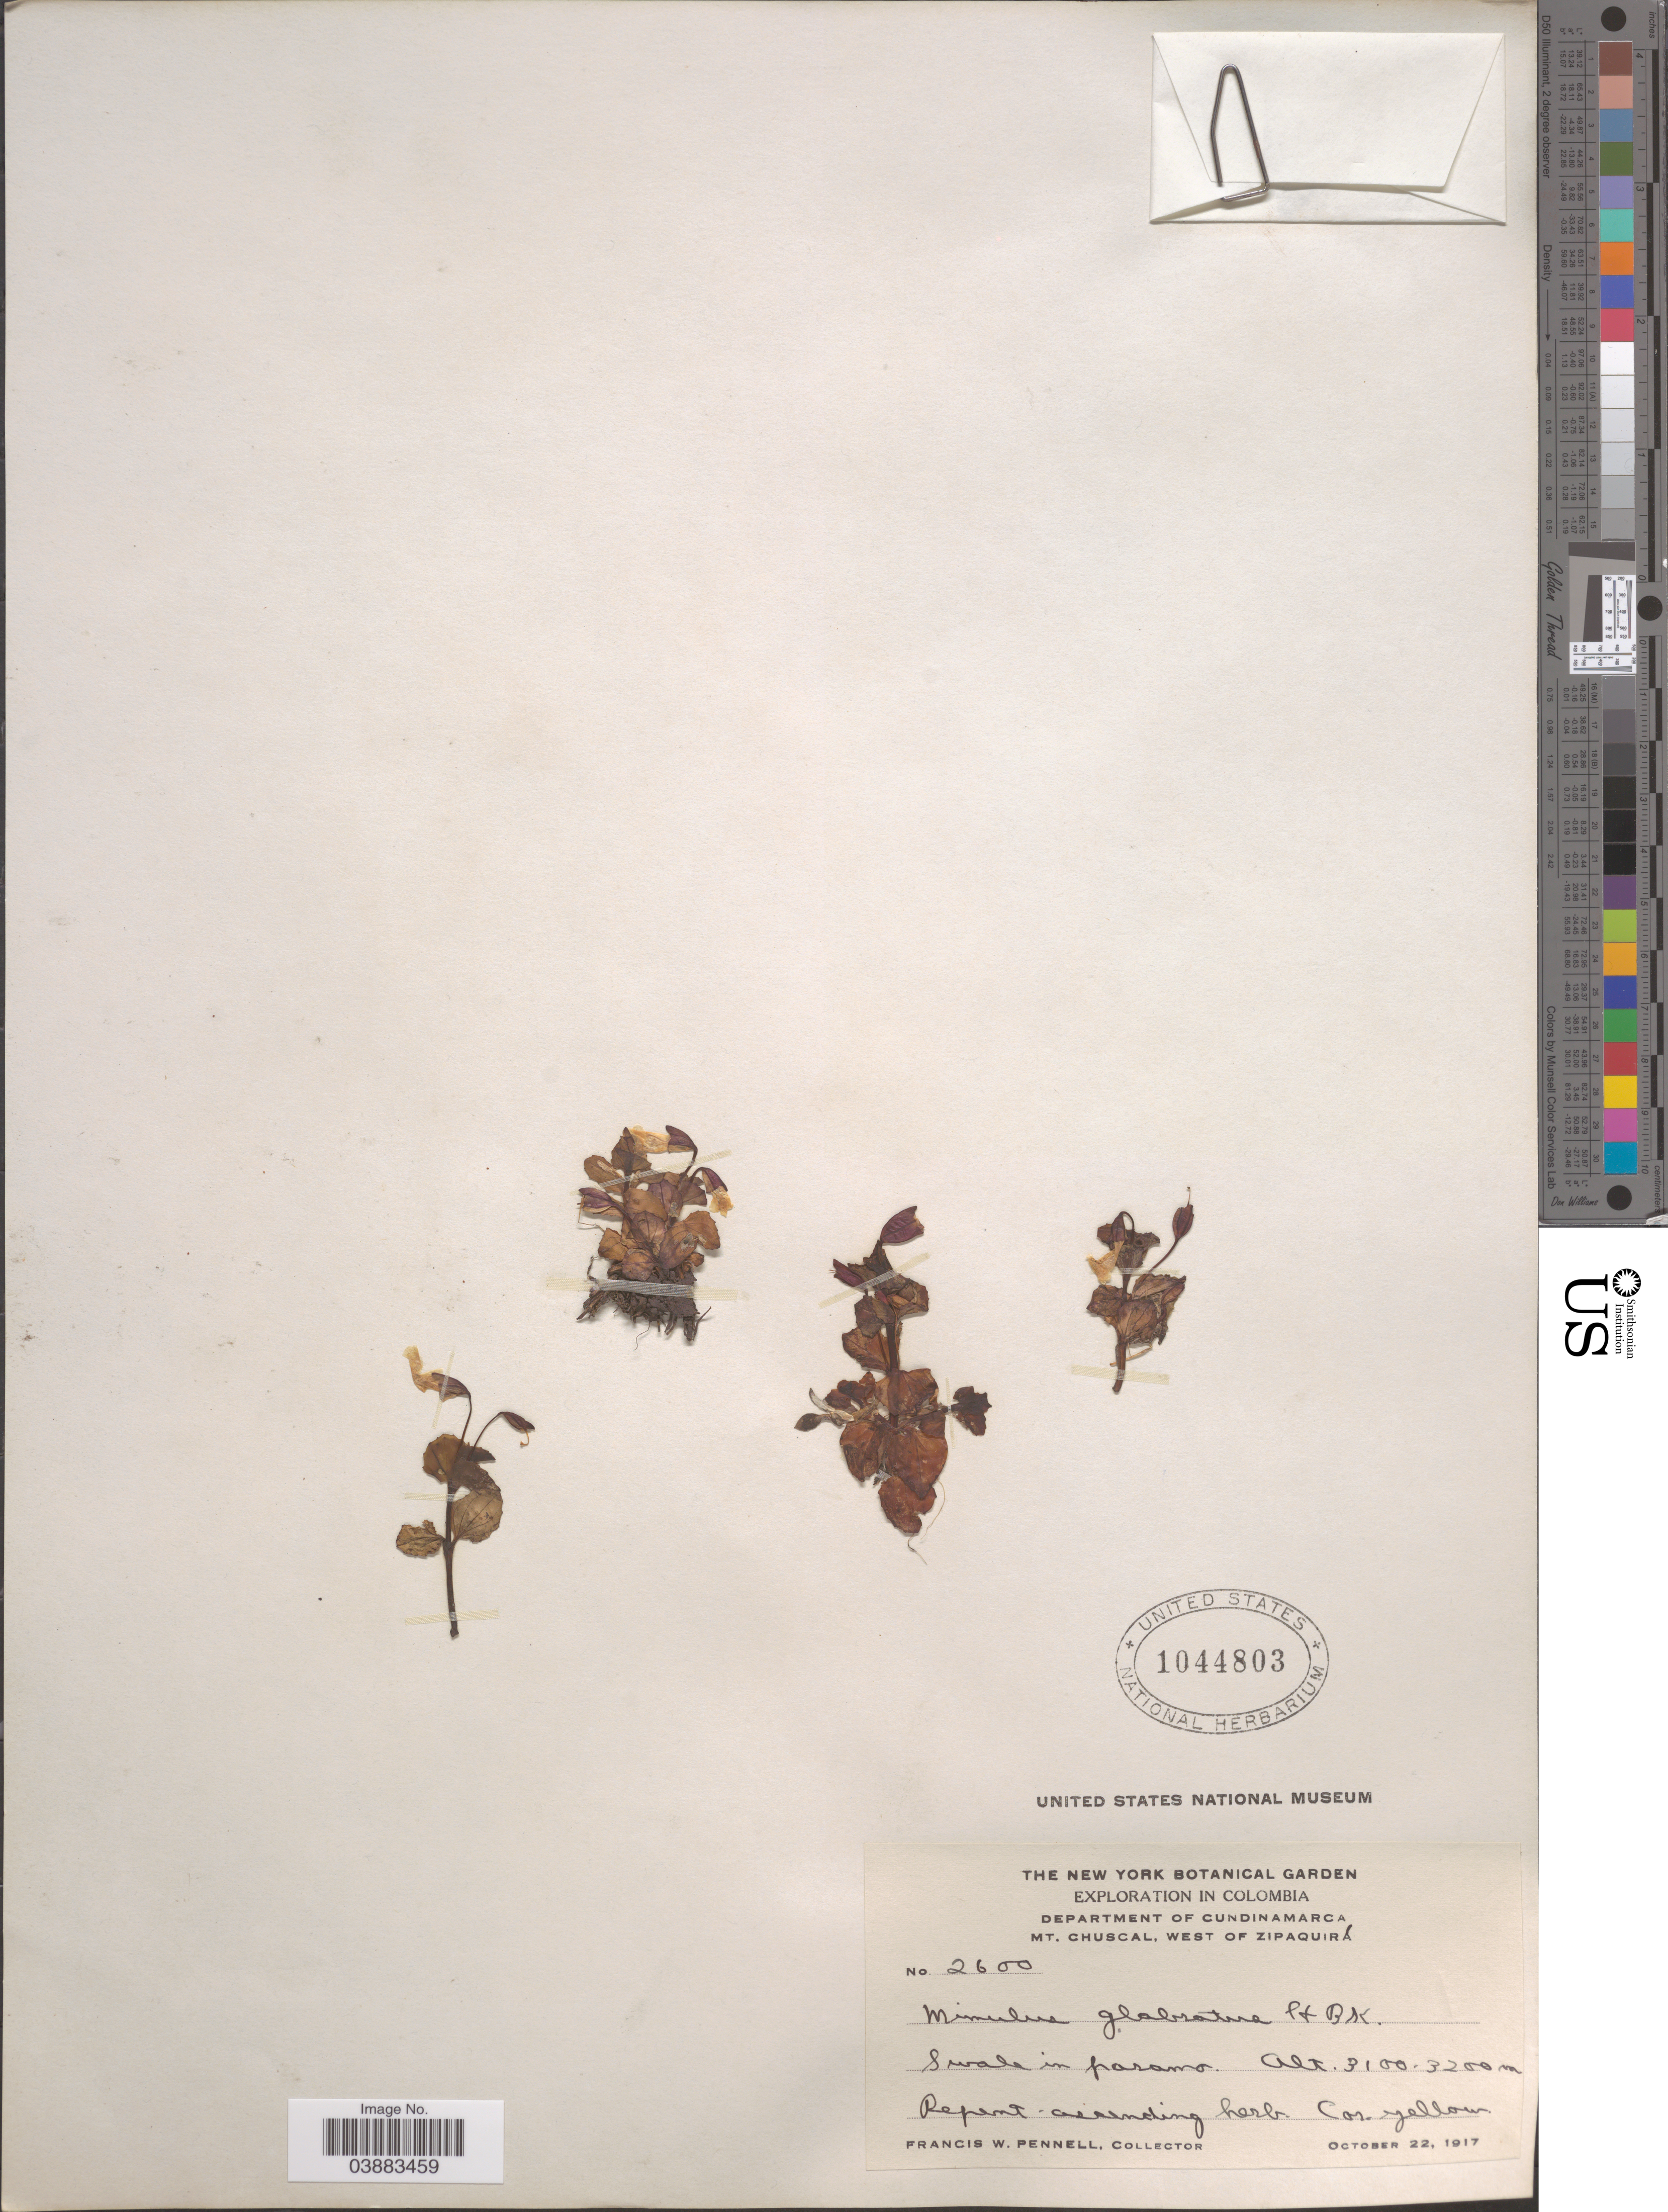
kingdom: Plantae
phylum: Tracheophyta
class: Magnoliopsida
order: Lamiales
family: Phrymaceae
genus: Mimulus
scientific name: Mimulus glabratus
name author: Kunth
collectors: F. W. Pennell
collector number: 2600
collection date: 1917-10-22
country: Colombia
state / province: Cundinamarca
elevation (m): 3100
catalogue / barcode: US 1044803